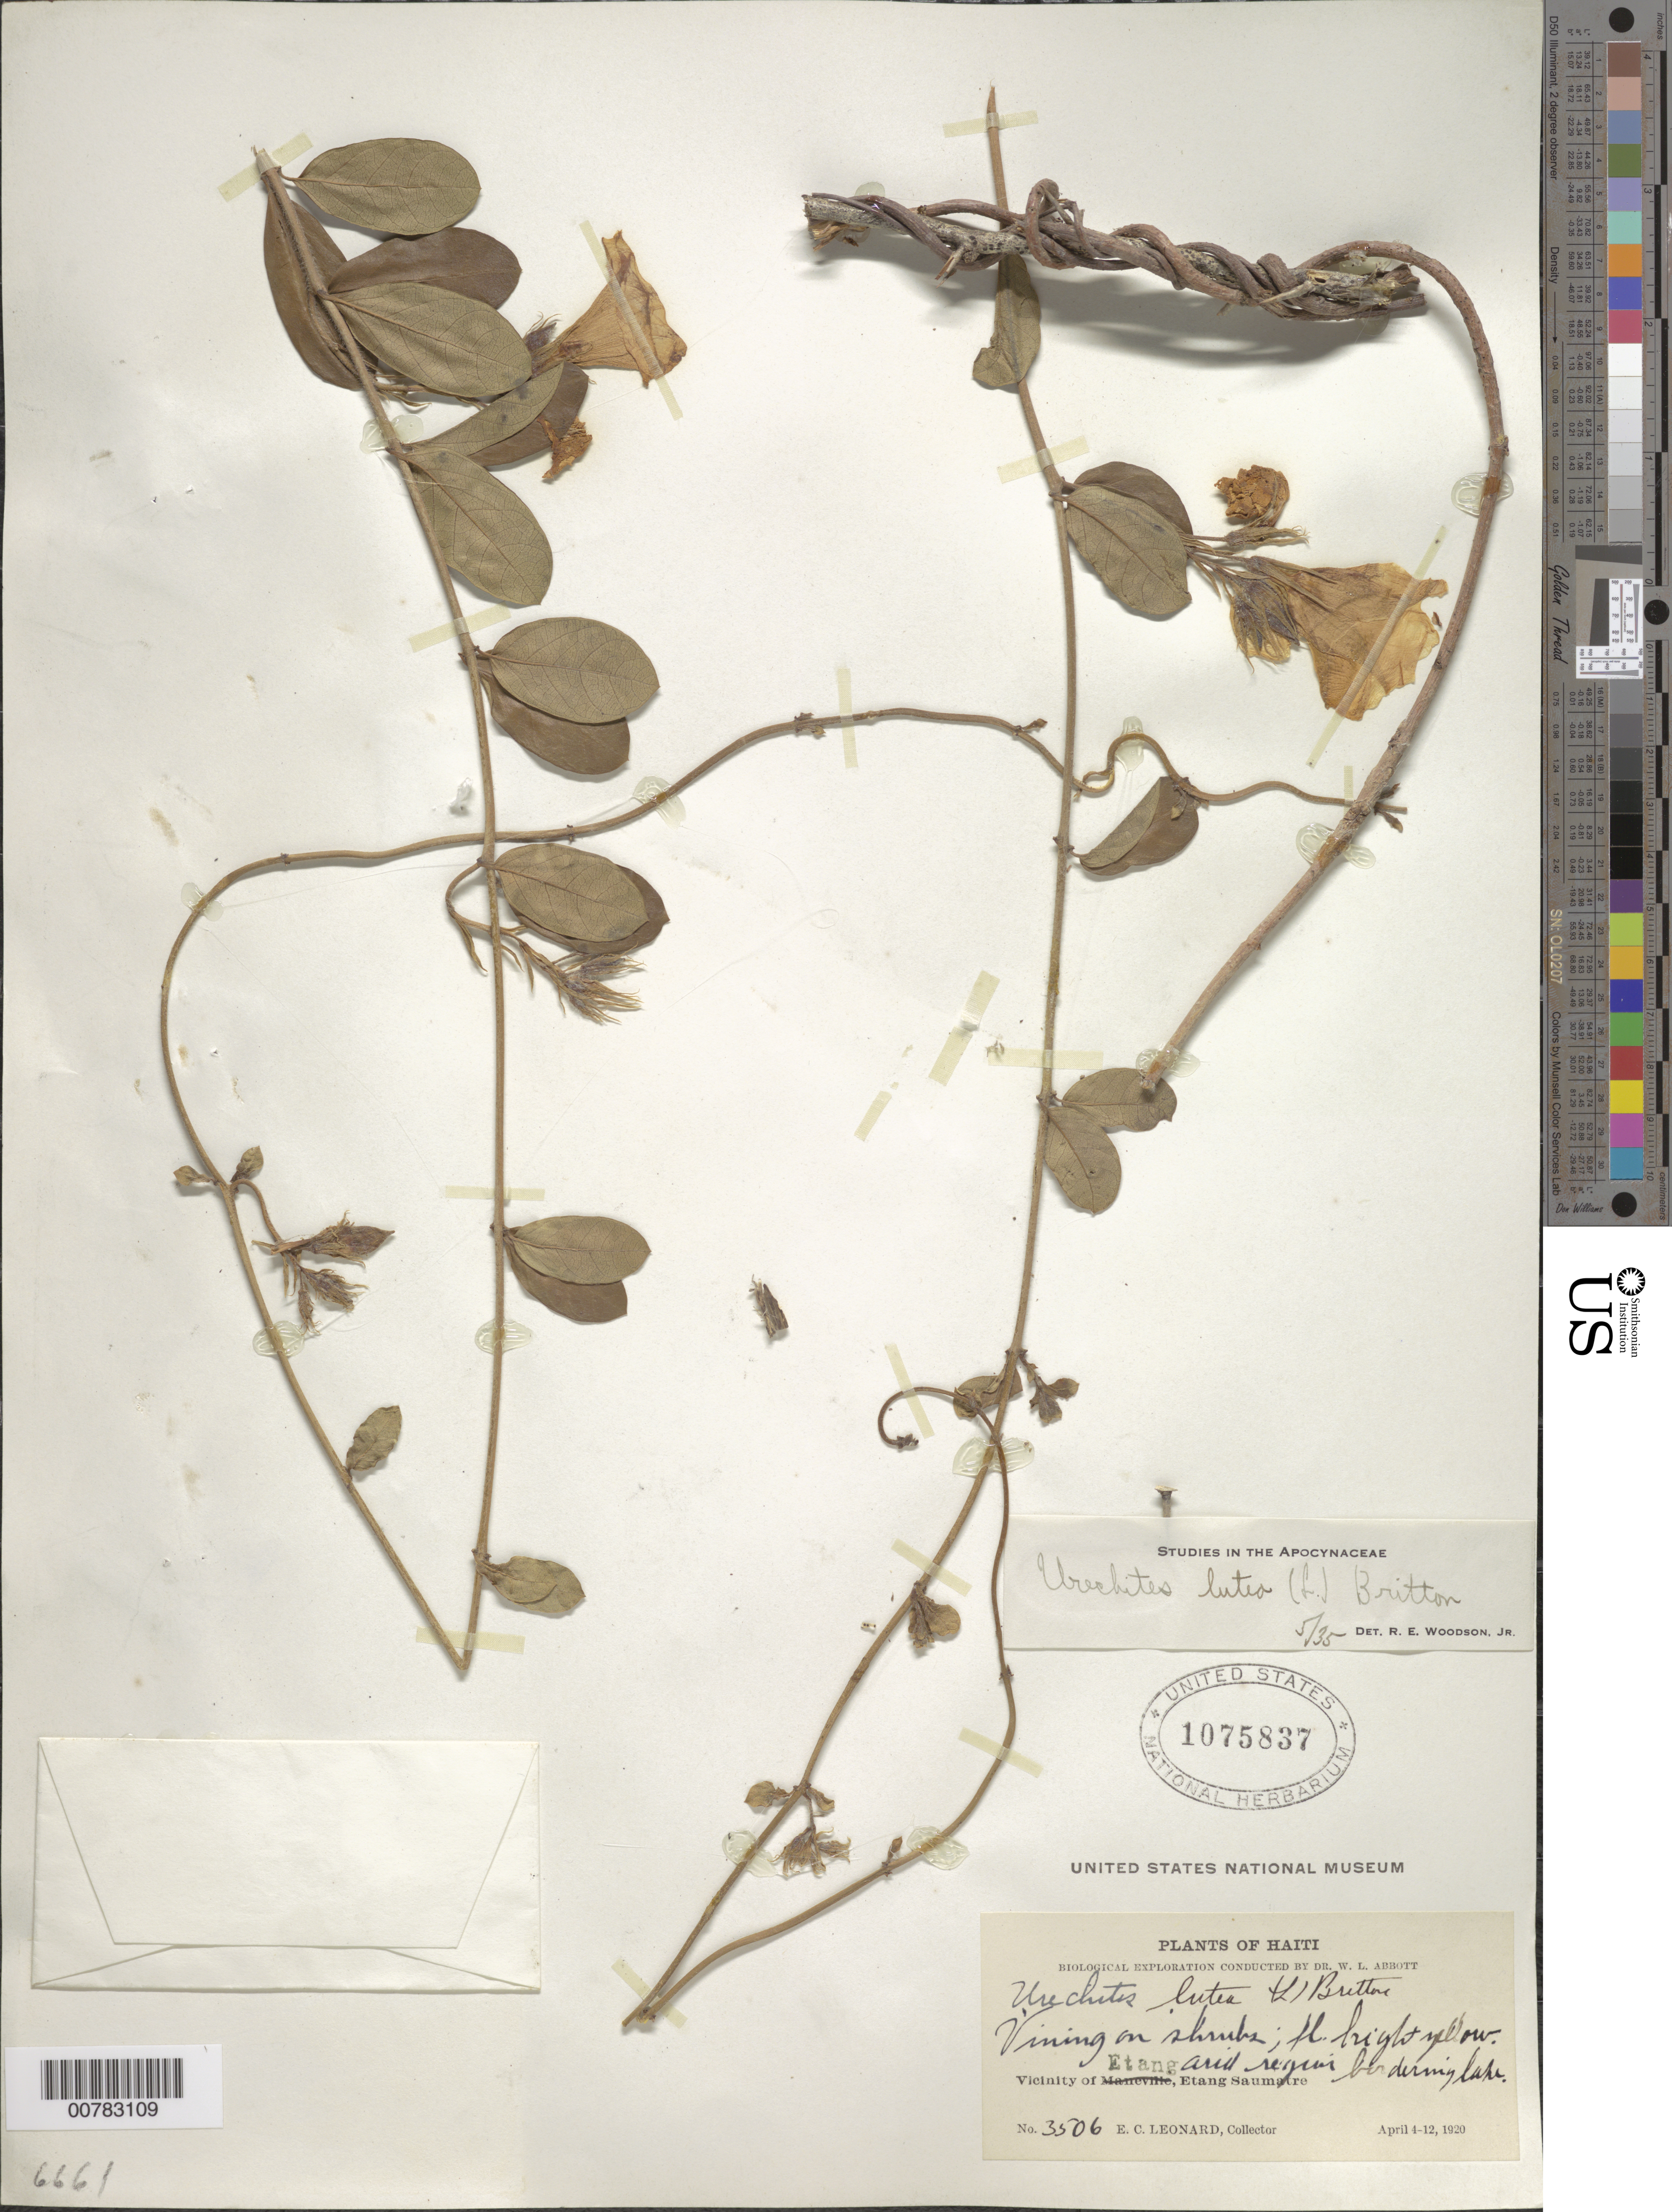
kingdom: Plantae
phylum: Tracheophyta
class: Magnoliopsida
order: Gentianales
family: Apocynaceae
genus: Pentalinon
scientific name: Pentalinon luteum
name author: (L.) B.F. Hansen & Wunderlin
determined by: Woodson, R. E., Jr.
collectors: E. C. Leonard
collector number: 3506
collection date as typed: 04 Apr 1920 to 12 Apr 1920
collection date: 1920-04-04/1920-04-12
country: Haiti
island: Hispaniola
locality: Etang Saumatre, vicinity of Etang.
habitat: Arid region bordering lake.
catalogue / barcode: US 1075837